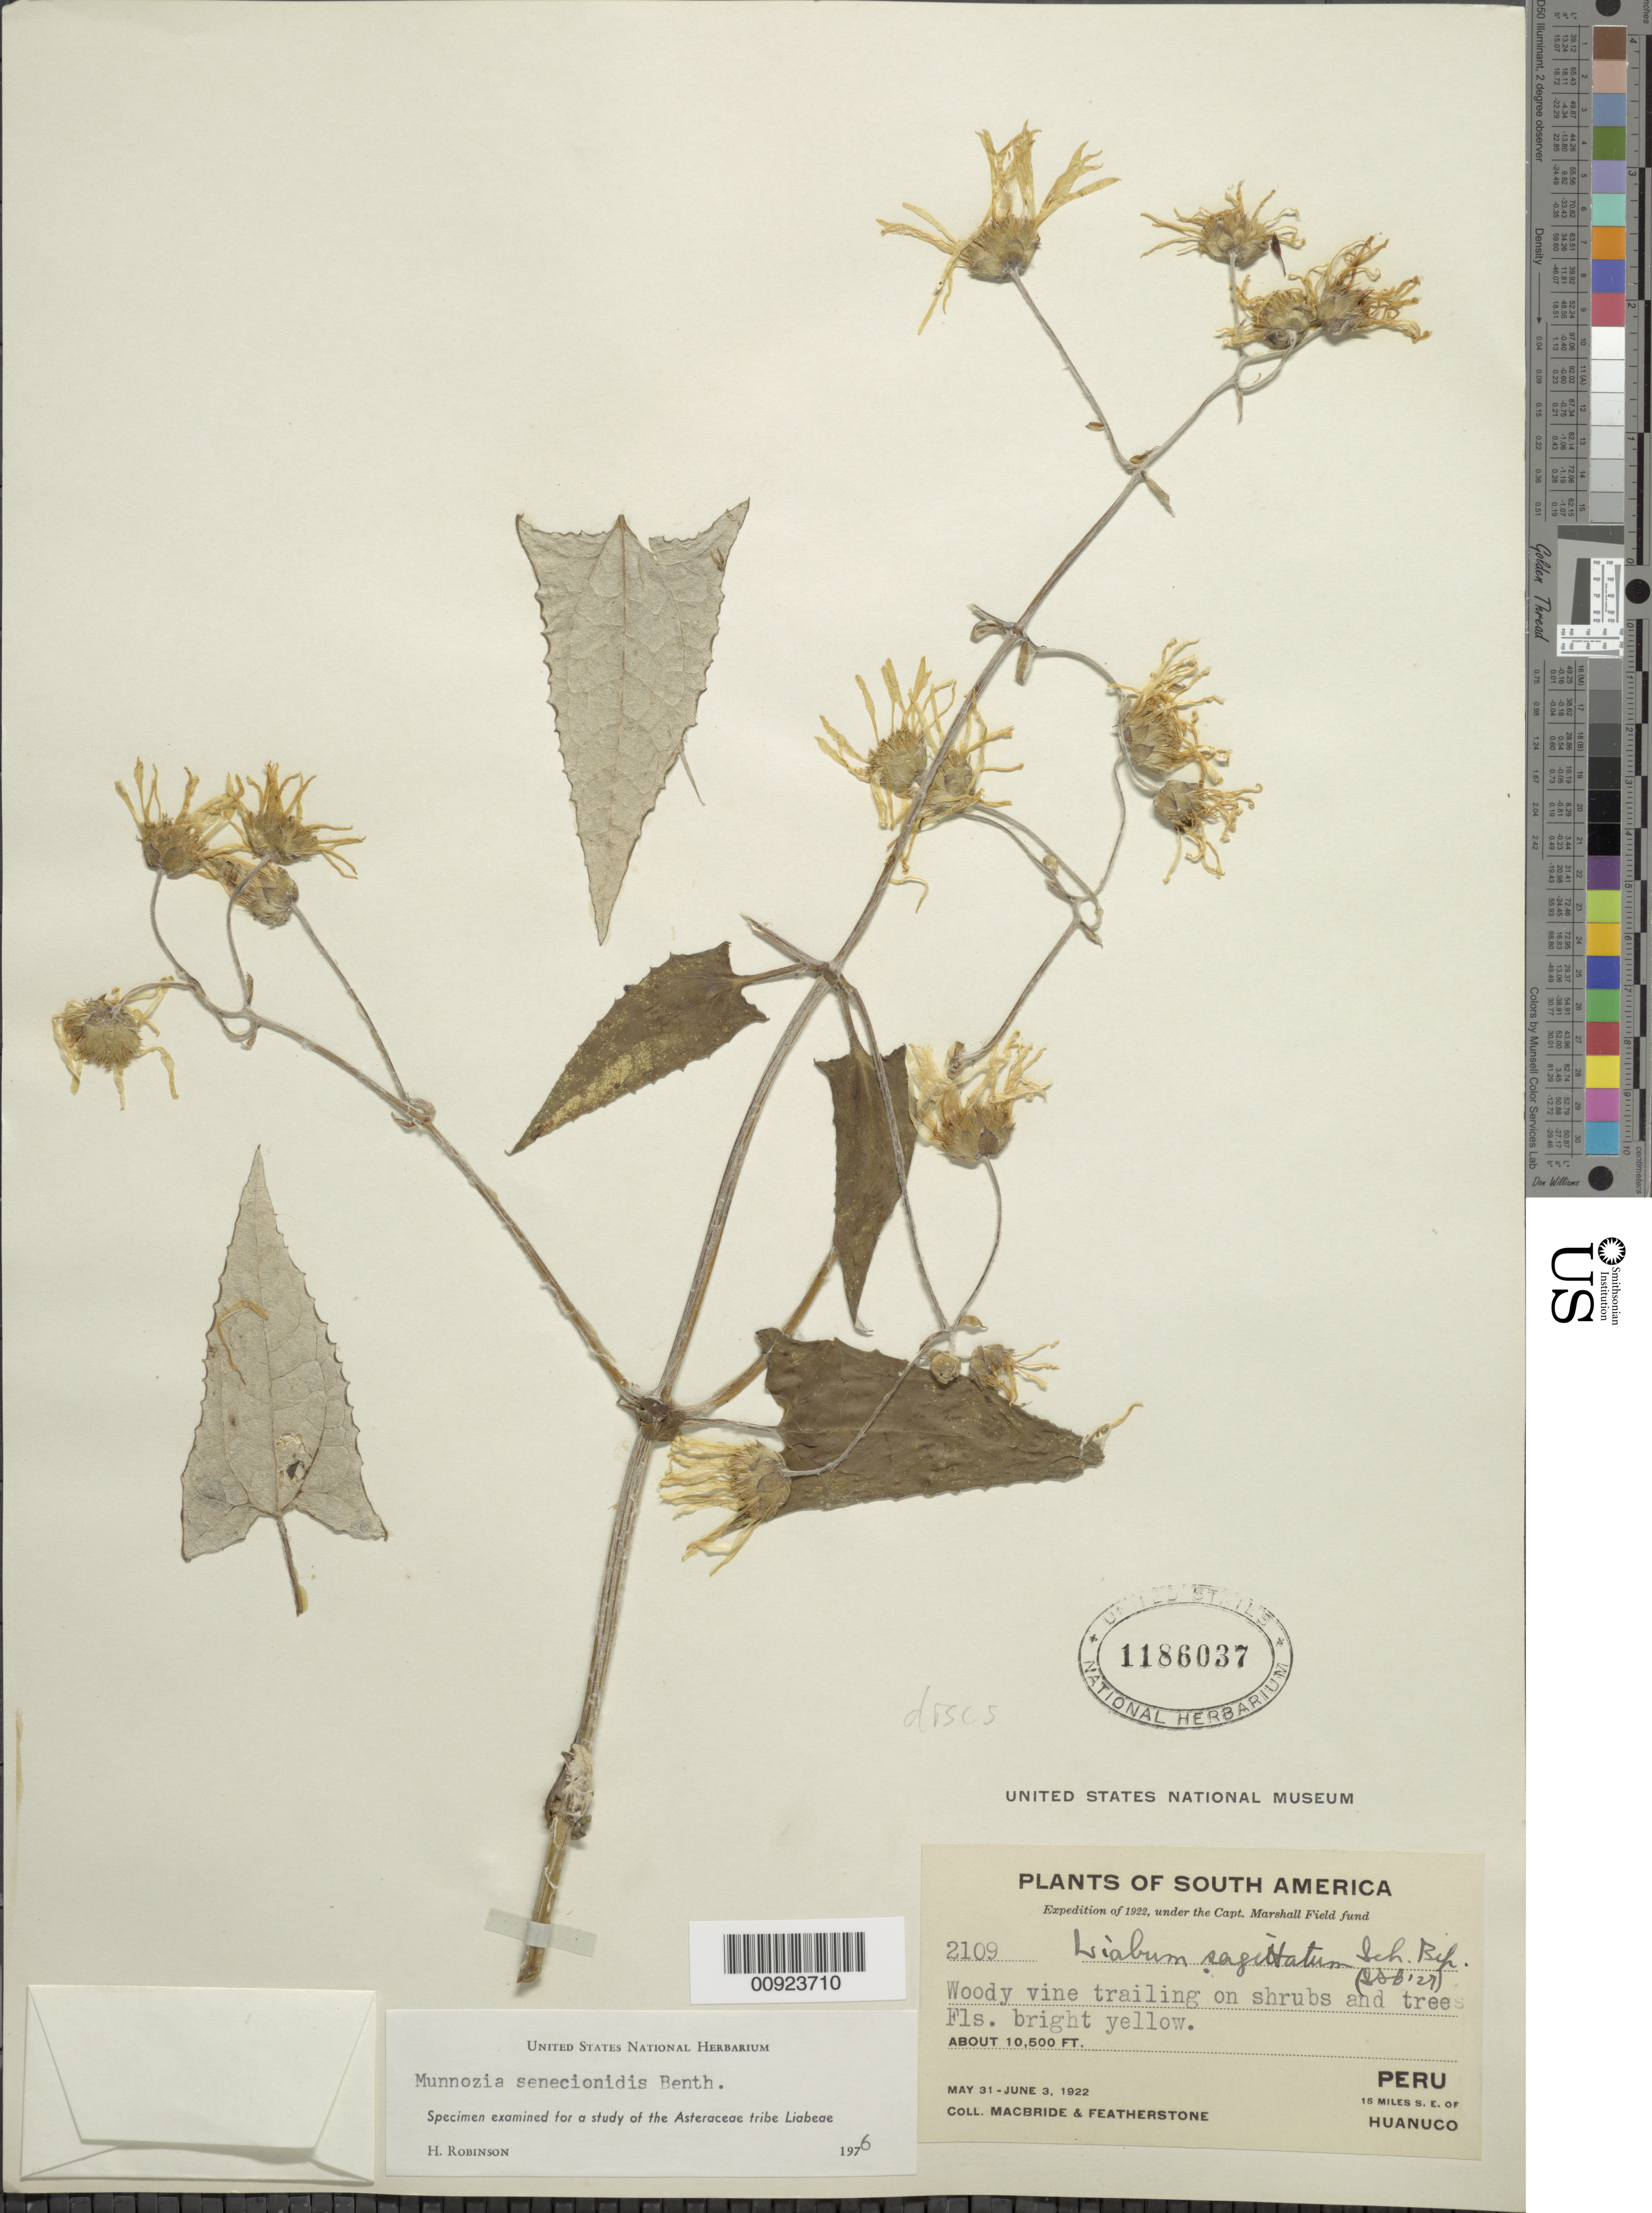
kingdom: Plantae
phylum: Tracheophyta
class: Magnoliopsida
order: Asterales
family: Asteraceae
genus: Munnozia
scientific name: Munnozia senecionidis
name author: Benth.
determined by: Robinson, Harold E., (US)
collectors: J. F. Macbride & -. Featherstone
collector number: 2109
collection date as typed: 31 May 1922 to 3 June 1922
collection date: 1922-05-31/1922-06-03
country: Peru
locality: Huanuco, 15 miles SE of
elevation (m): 3200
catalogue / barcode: US 1186037